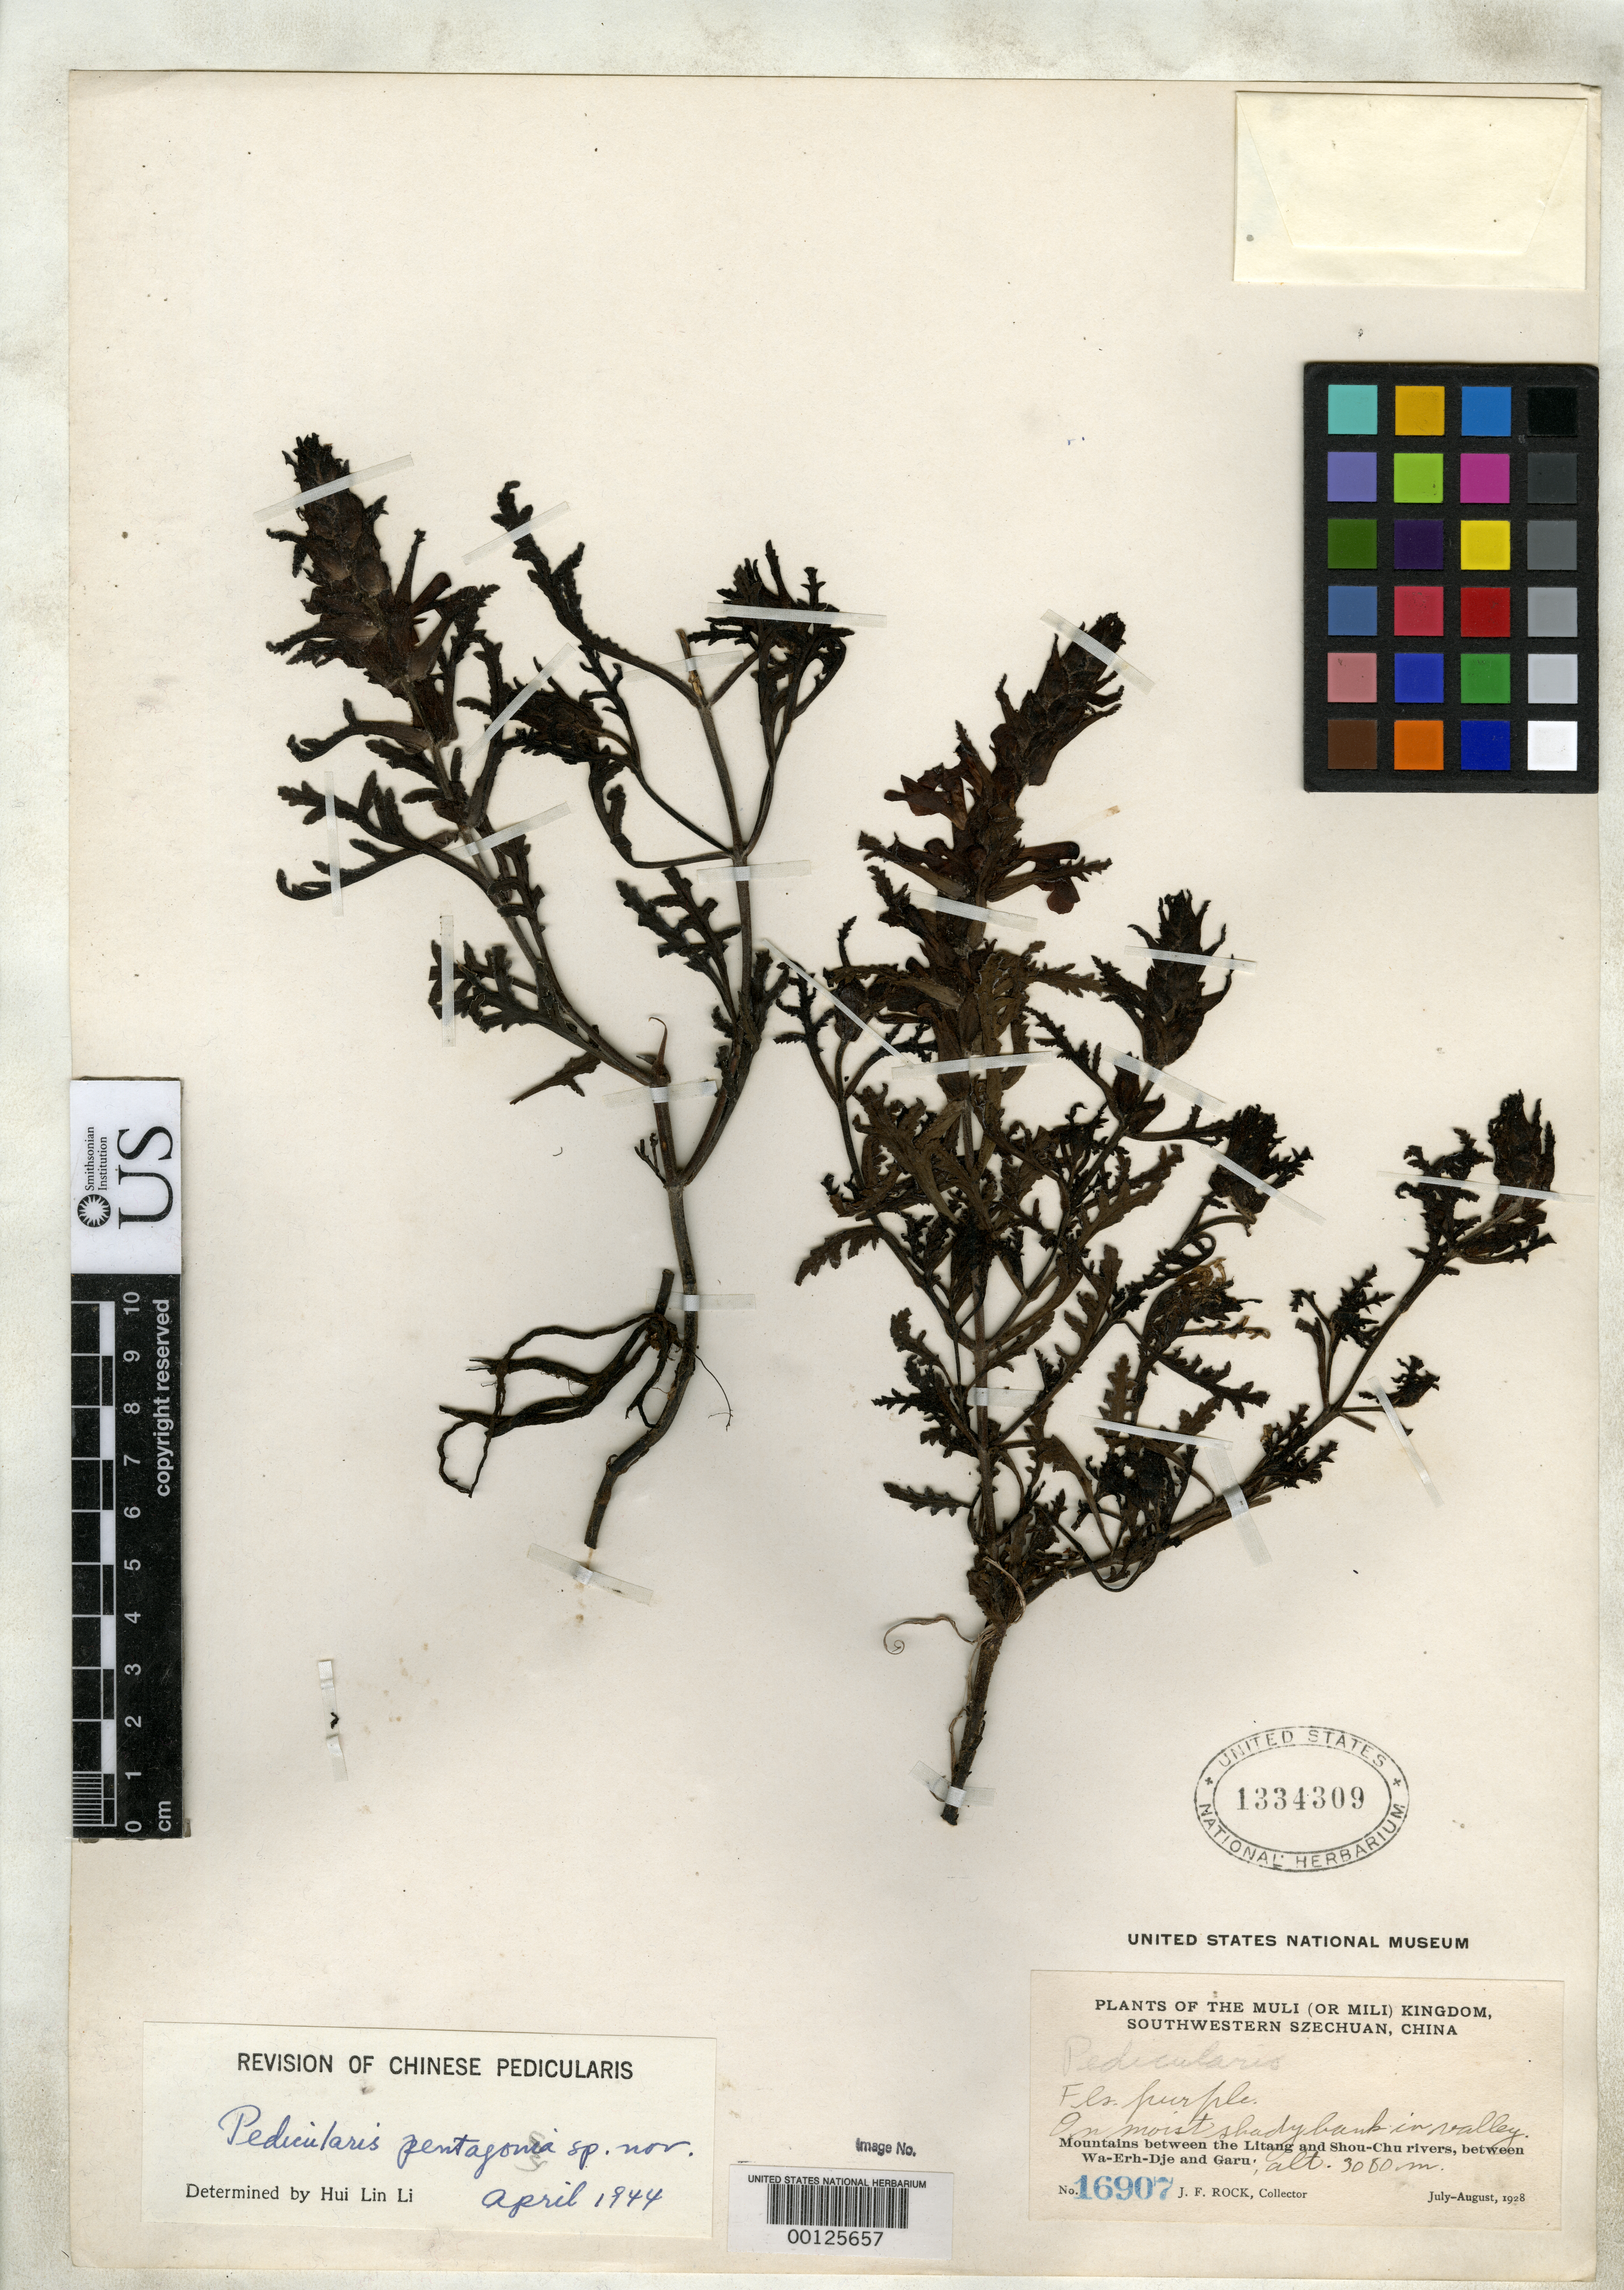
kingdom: Plantae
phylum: Tracheophyta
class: Magnoliopsida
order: Lamiales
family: Orobanchaceae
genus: Pedicularis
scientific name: Pedicularis pentagona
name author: H.L. Li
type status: Isotype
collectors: J. F. Rock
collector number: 16907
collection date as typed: Jul 1928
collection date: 1928-07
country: China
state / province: Sichuan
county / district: Muli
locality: Garu.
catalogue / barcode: US 1334309